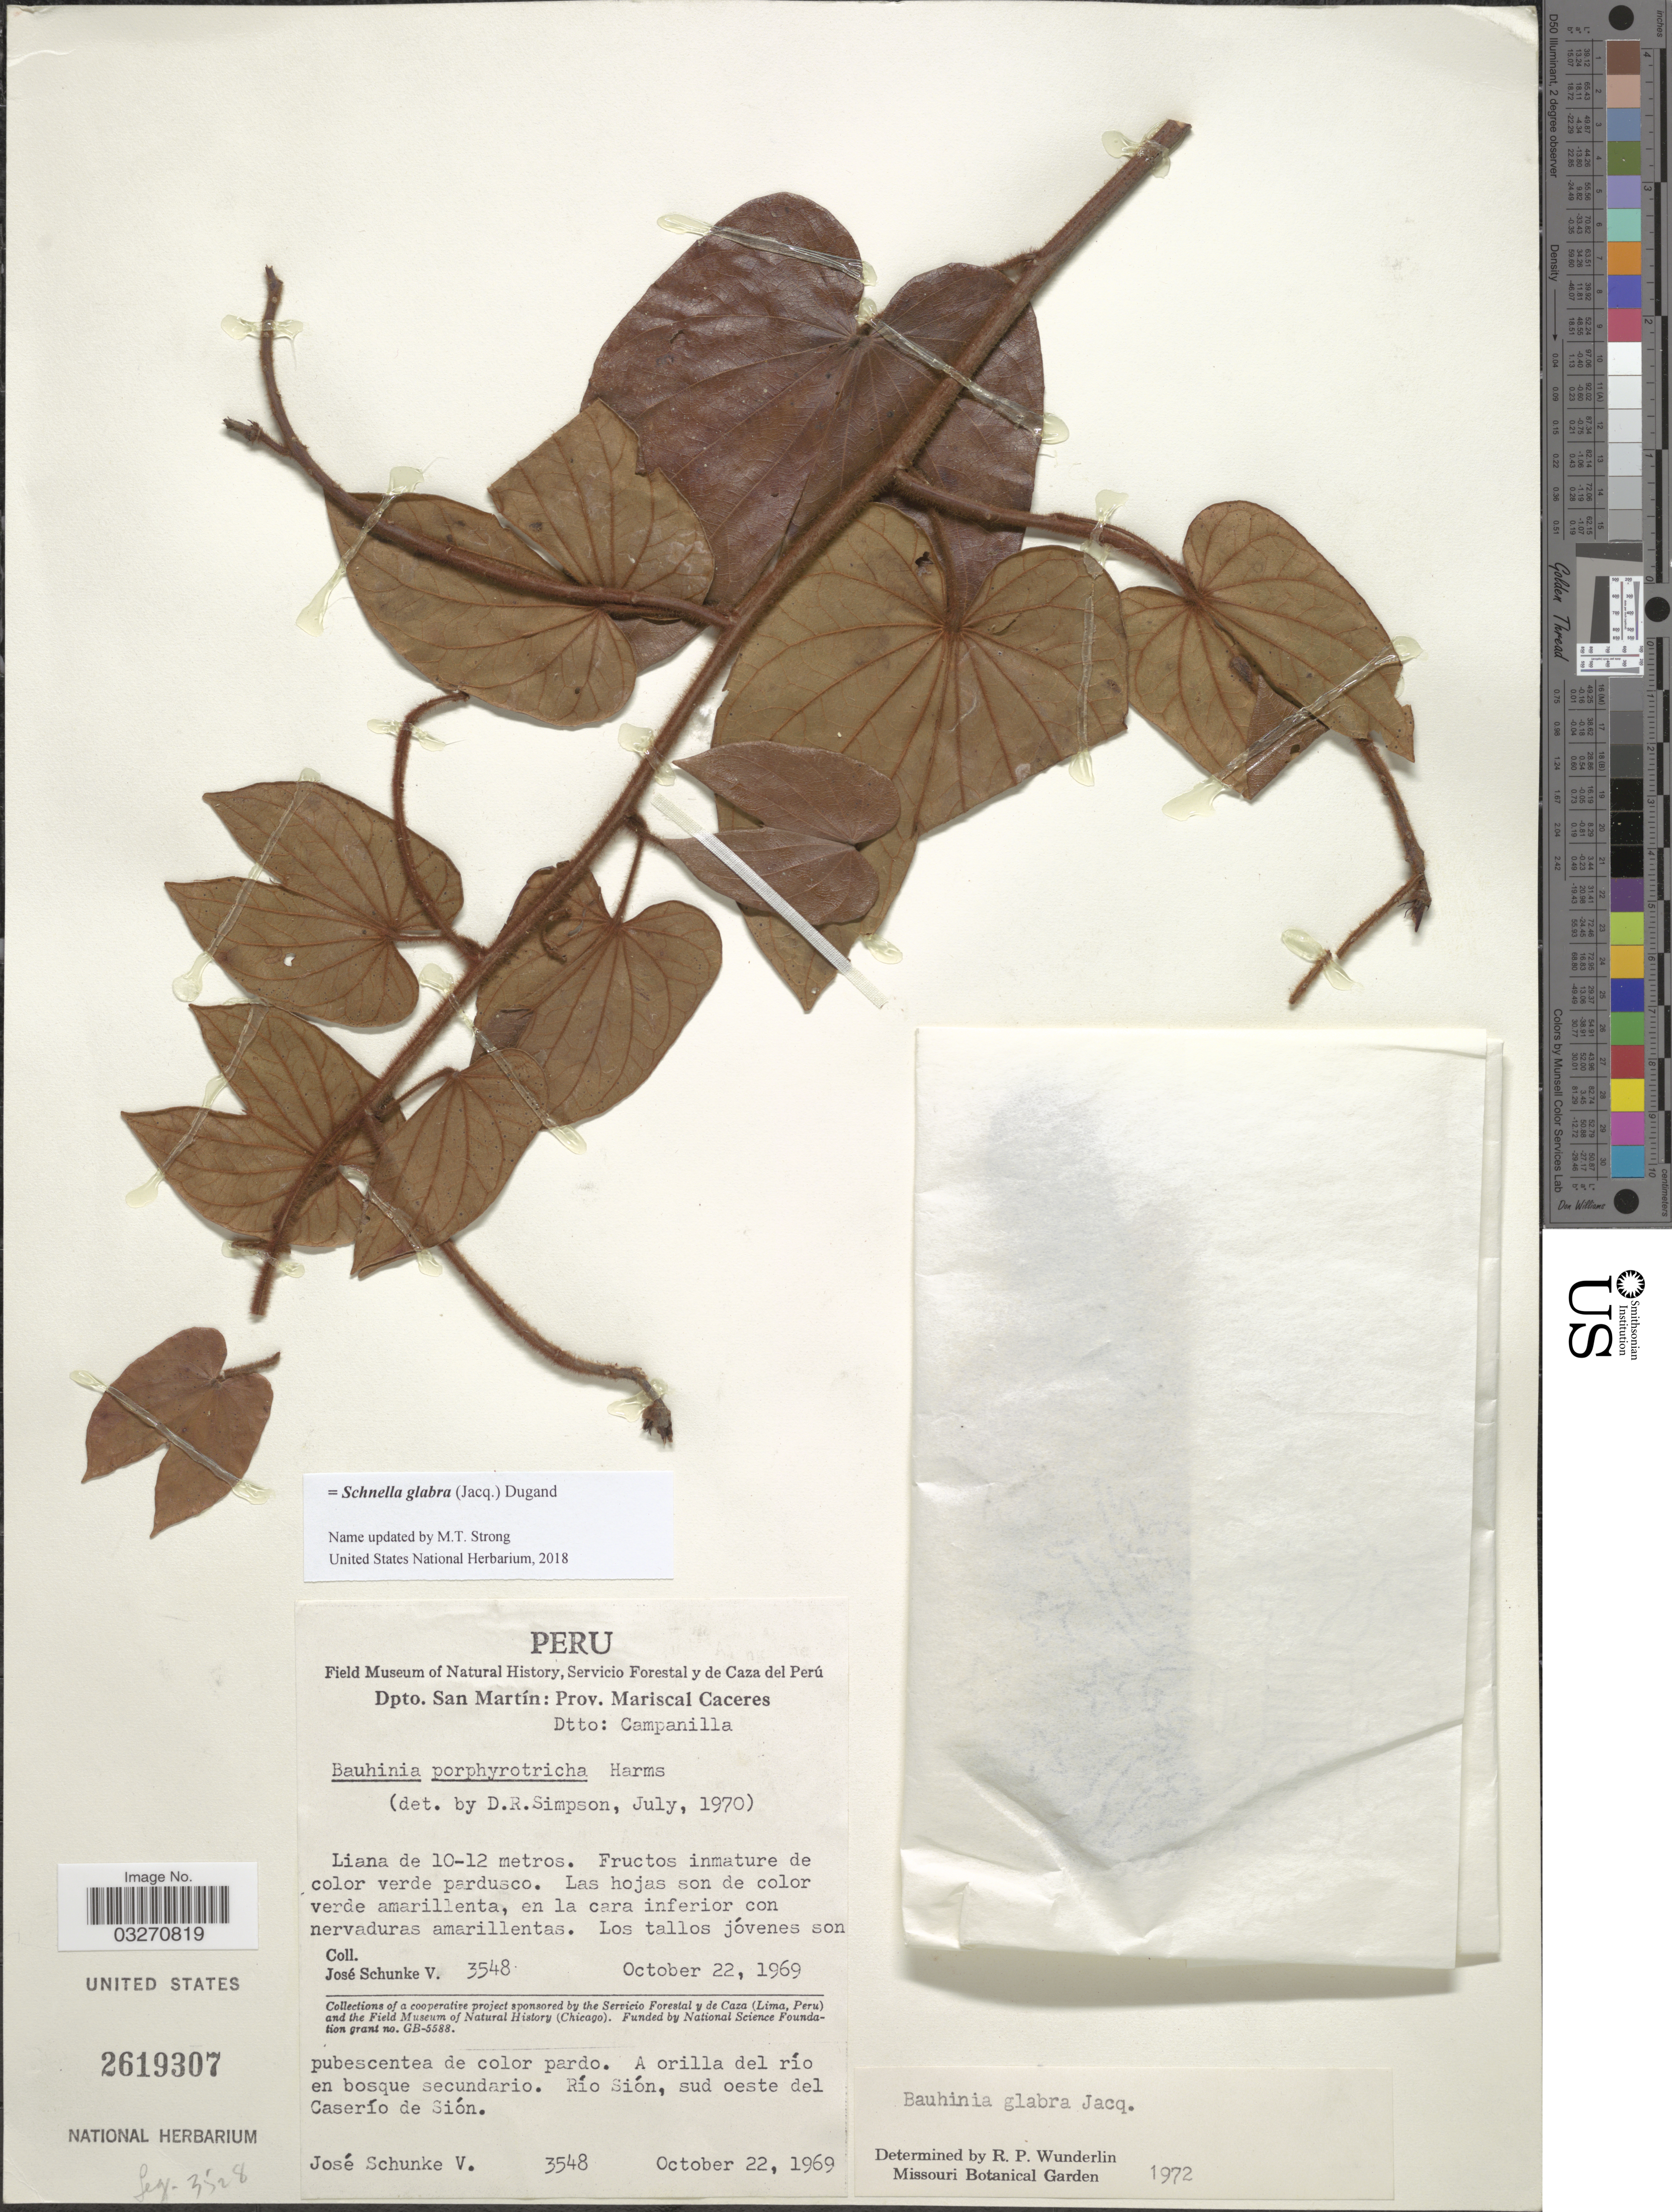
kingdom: Plantae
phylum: Tracheophyta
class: Magnoliopsida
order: Fabales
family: Fabaceae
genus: Schnella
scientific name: Schnella glabra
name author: (Jacq.) Dugand G.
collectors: J. Schunke Vigo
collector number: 3548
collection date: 1969-10-22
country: Peru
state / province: San Martín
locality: Dpto. San Martín: Prov. Mariscal Caceres. Dtto: Campanilla. Río Sión, sud oeste del Caserío de Sión.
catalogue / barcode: US 2619307